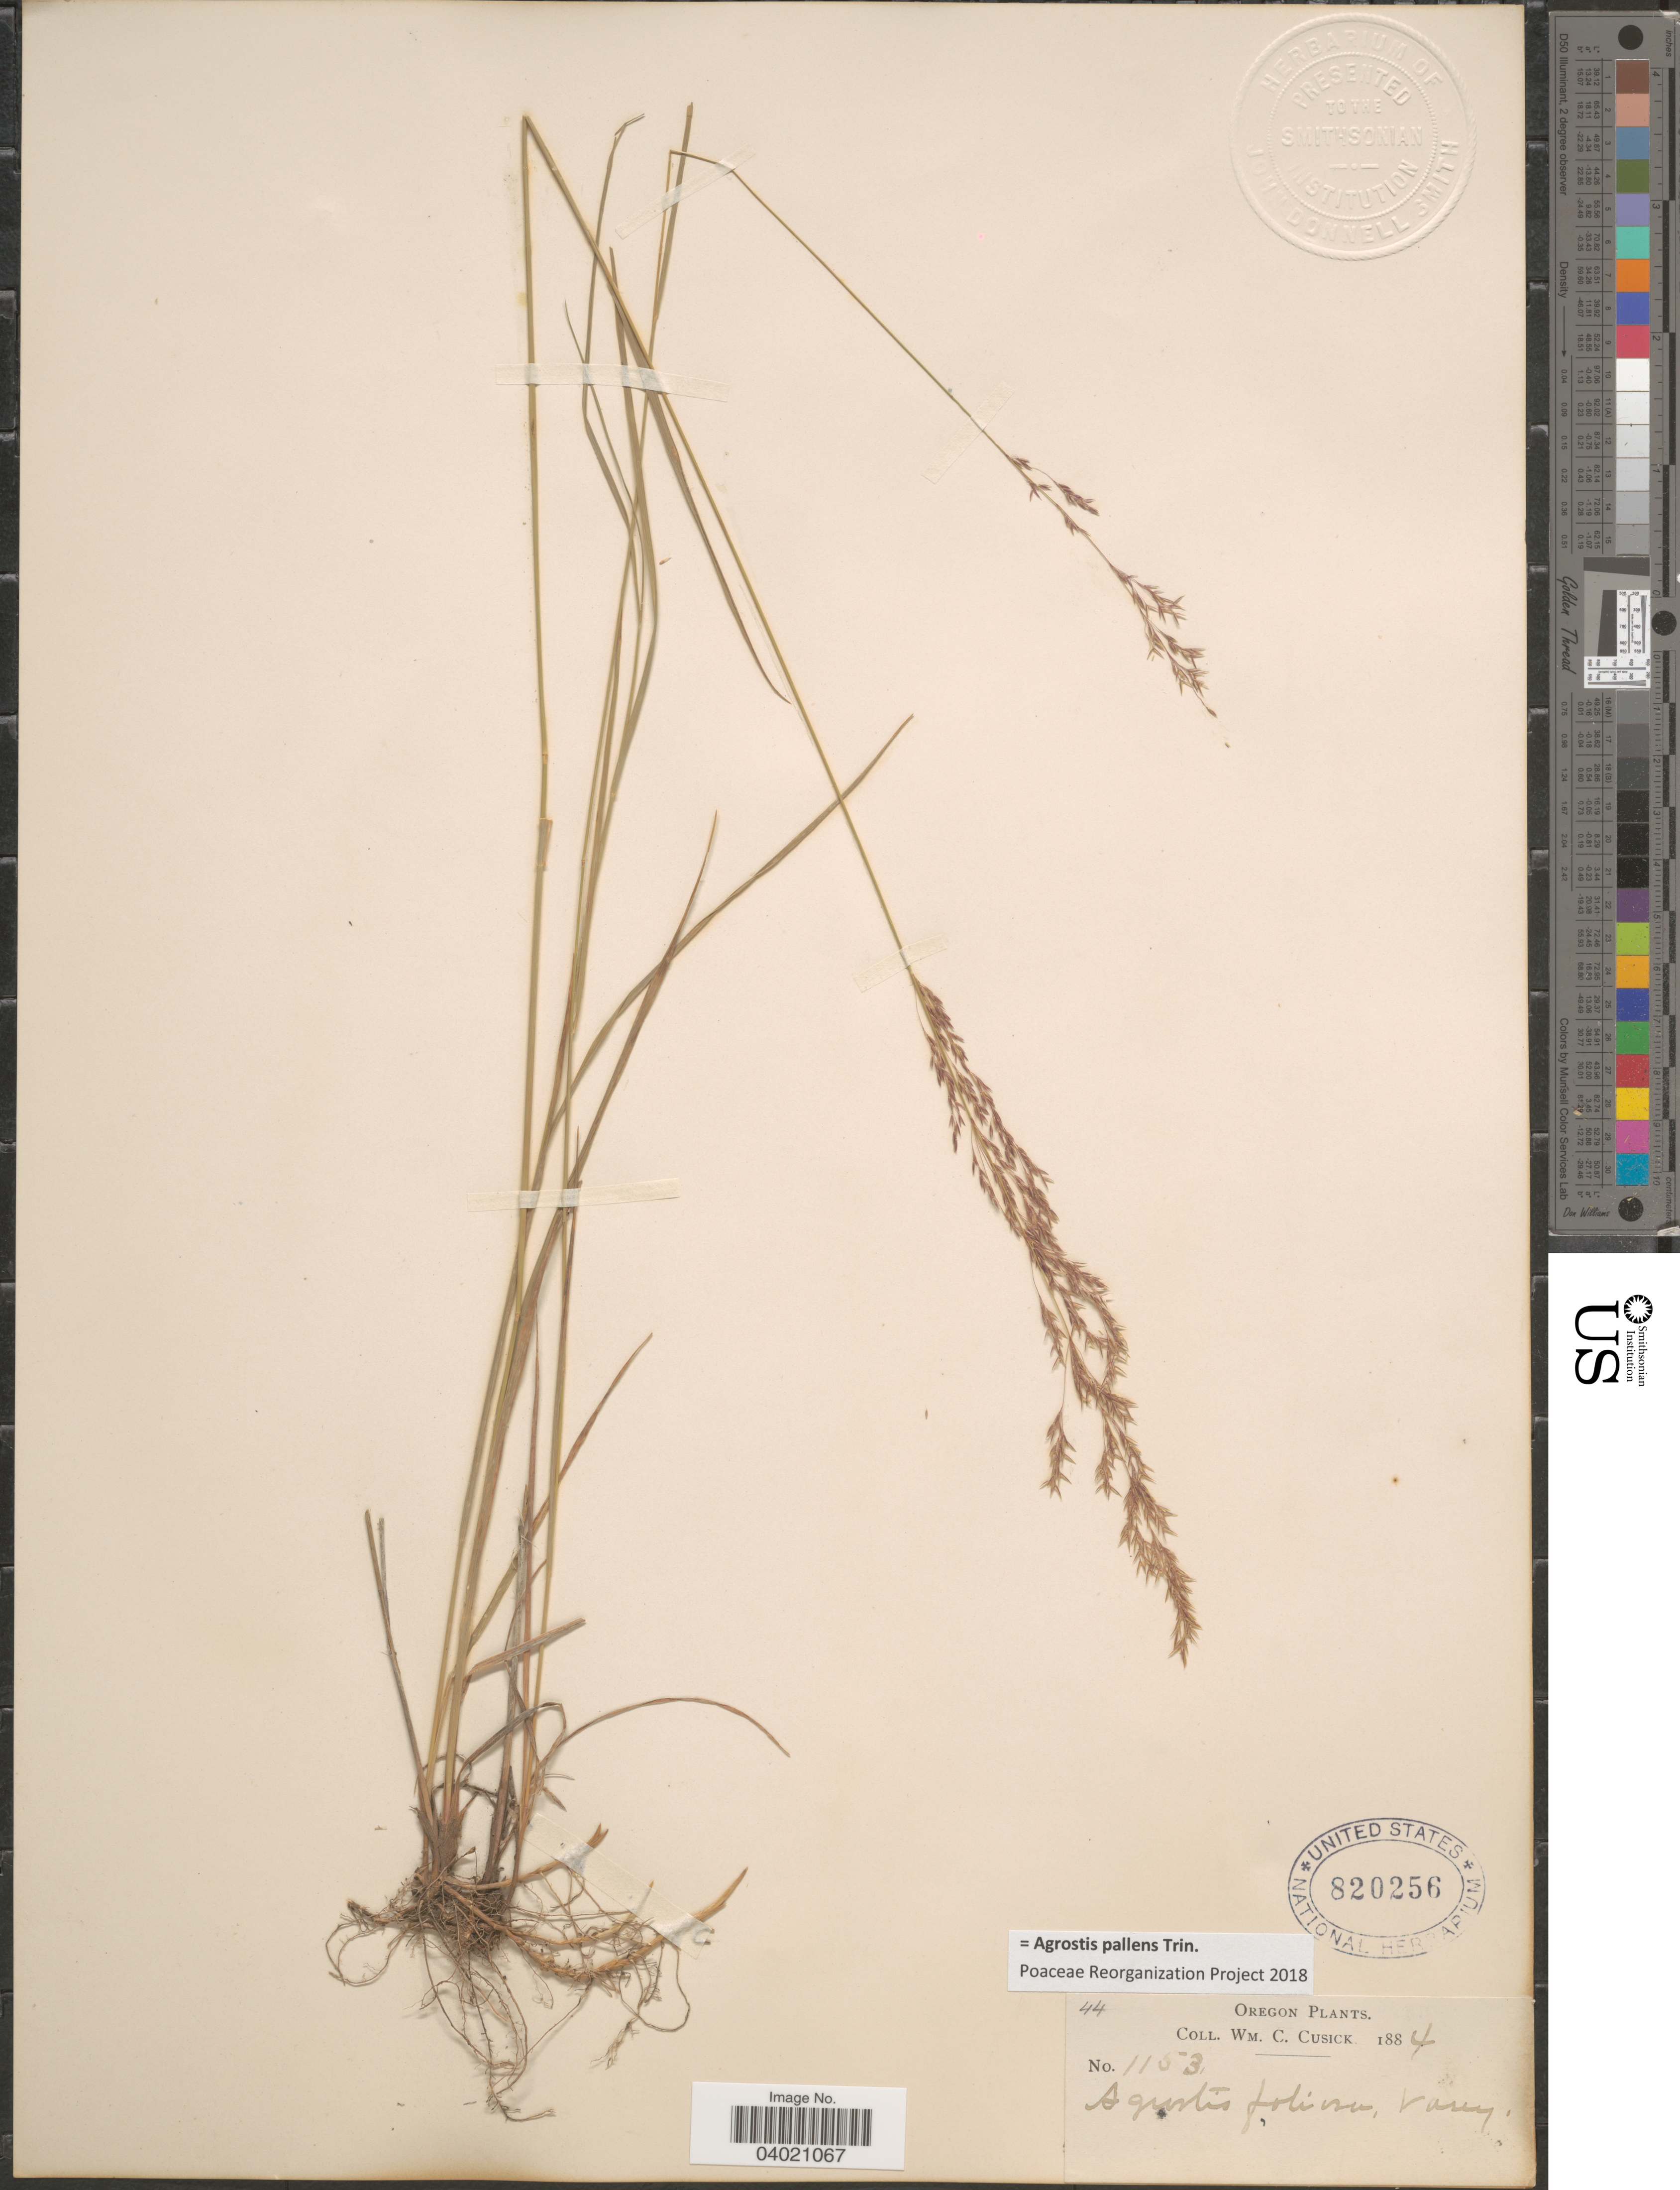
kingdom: Plantae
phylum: Tracheophyta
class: Liliopsida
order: Poales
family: Poaceae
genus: Agrostis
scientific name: Agrostis pallens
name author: Trin.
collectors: W. C. Cusick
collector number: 1153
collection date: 1884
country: United States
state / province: Oregon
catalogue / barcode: US 820256